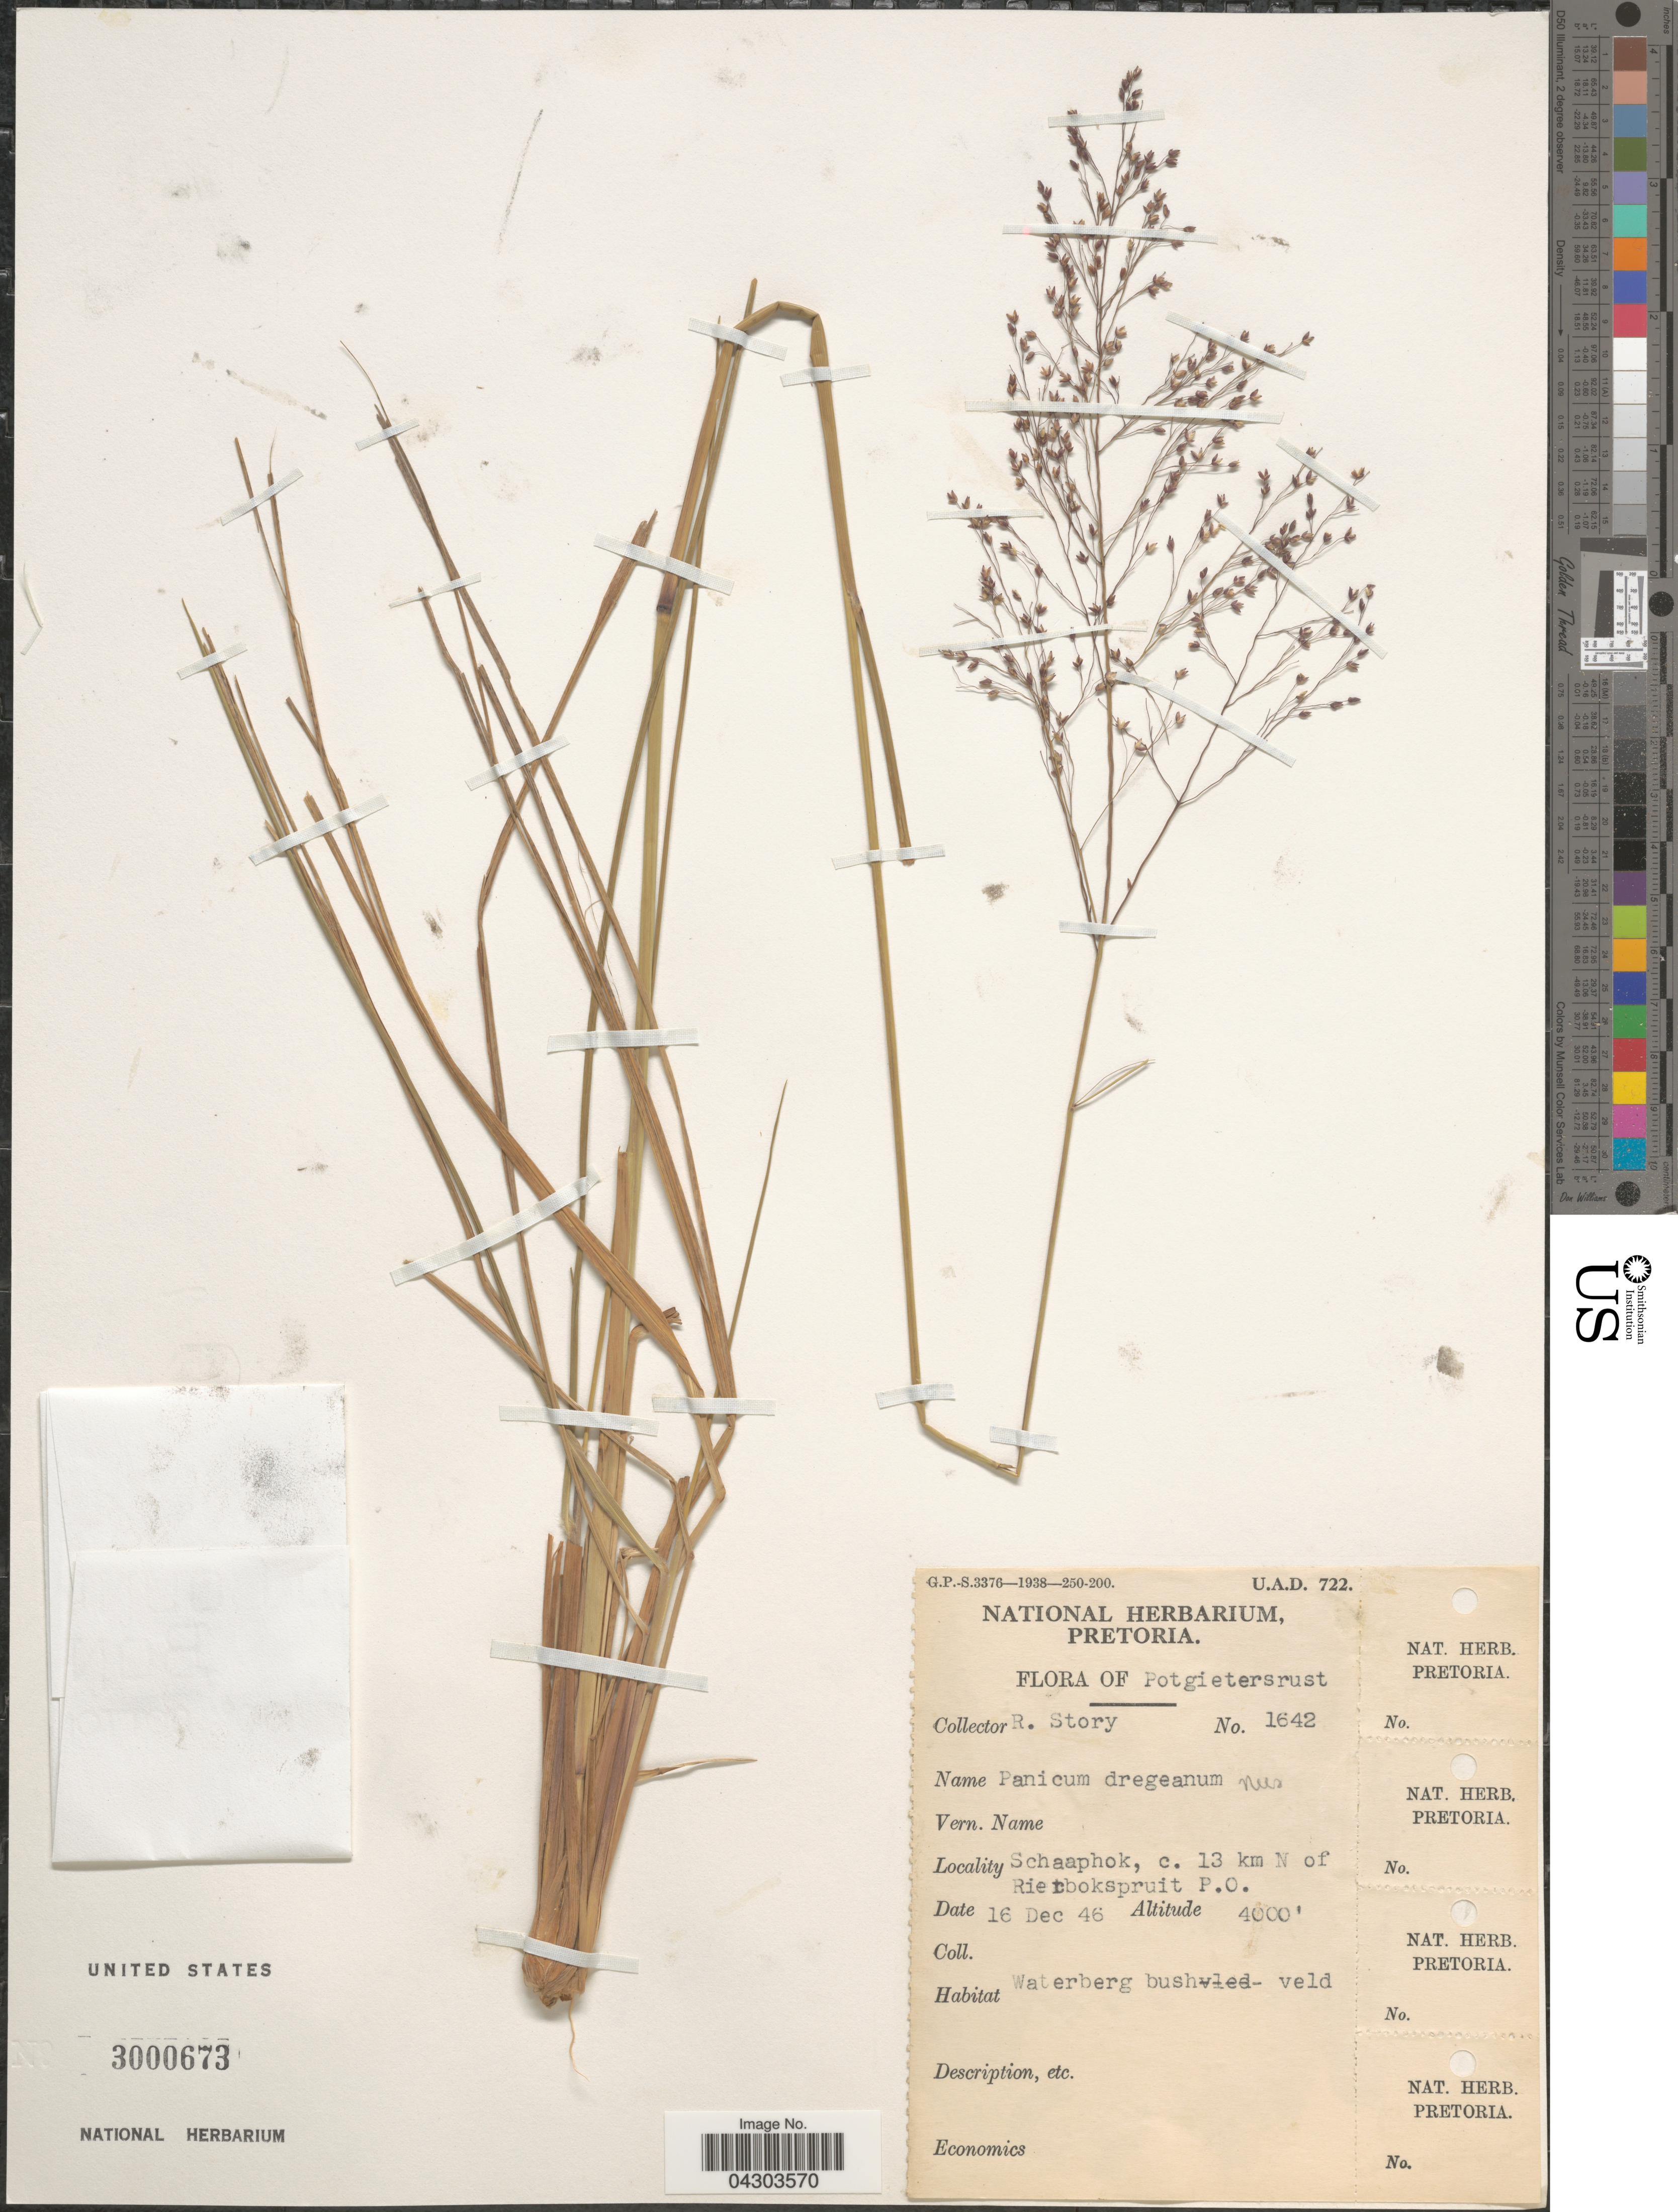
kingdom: Plantae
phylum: Tracheophyta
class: Liliopsida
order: Poales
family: Poaceae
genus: Panicum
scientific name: Panicum dregeanum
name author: Nees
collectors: R. Story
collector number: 1642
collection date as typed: Transcribed d/m/y: 16/12/46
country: South Africa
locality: Potgietersrust. Schaaphok, c. 13 km N of Rietbokspruit P.O. Waterberg bush-veld.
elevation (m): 1219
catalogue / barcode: US 3000673